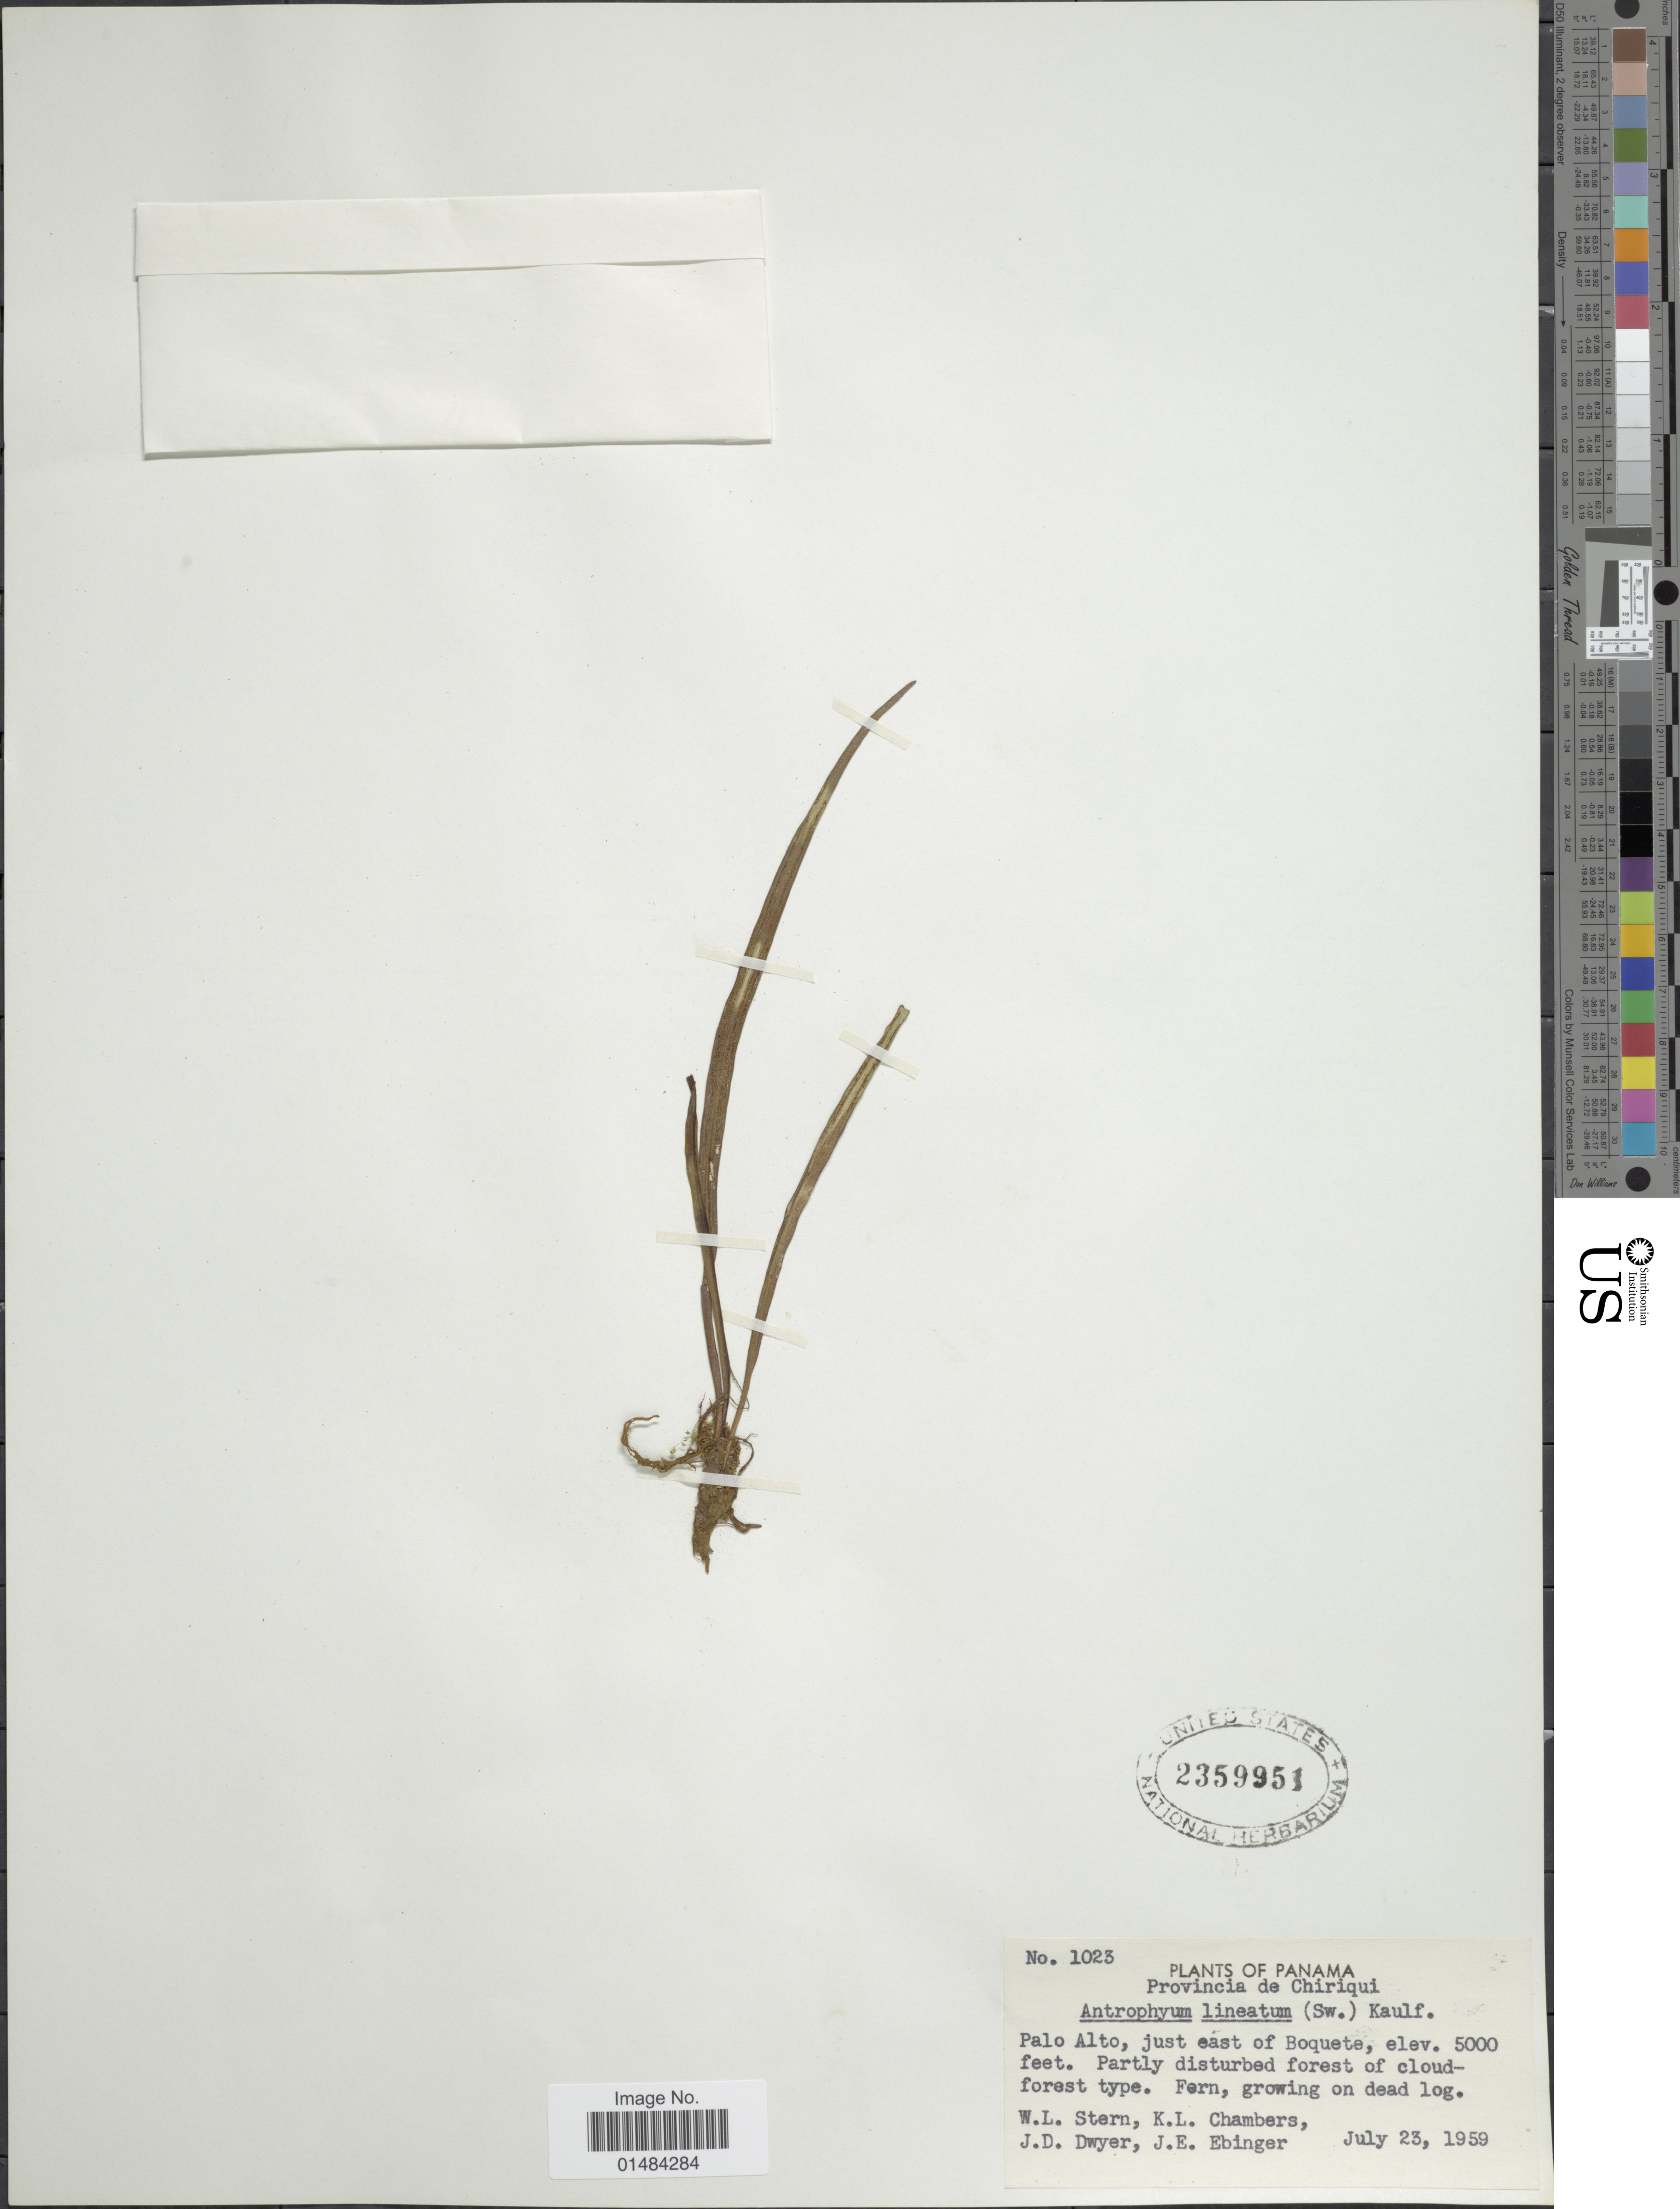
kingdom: Plantae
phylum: Tracheophyta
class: Polypodiopsida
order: Polypodiales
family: Pteridaceae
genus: Polytaenium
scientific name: Polytaenium lineatum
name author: (Sw.) J. Sm.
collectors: W. L. Stern, K. Chambers, J. D. Dwyer & J. Ebinger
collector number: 1023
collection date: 1959-07-23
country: Panama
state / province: Chiriqui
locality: Panama, Palo Alto, just east of Boquete.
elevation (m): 1524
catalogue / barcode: US 2359951